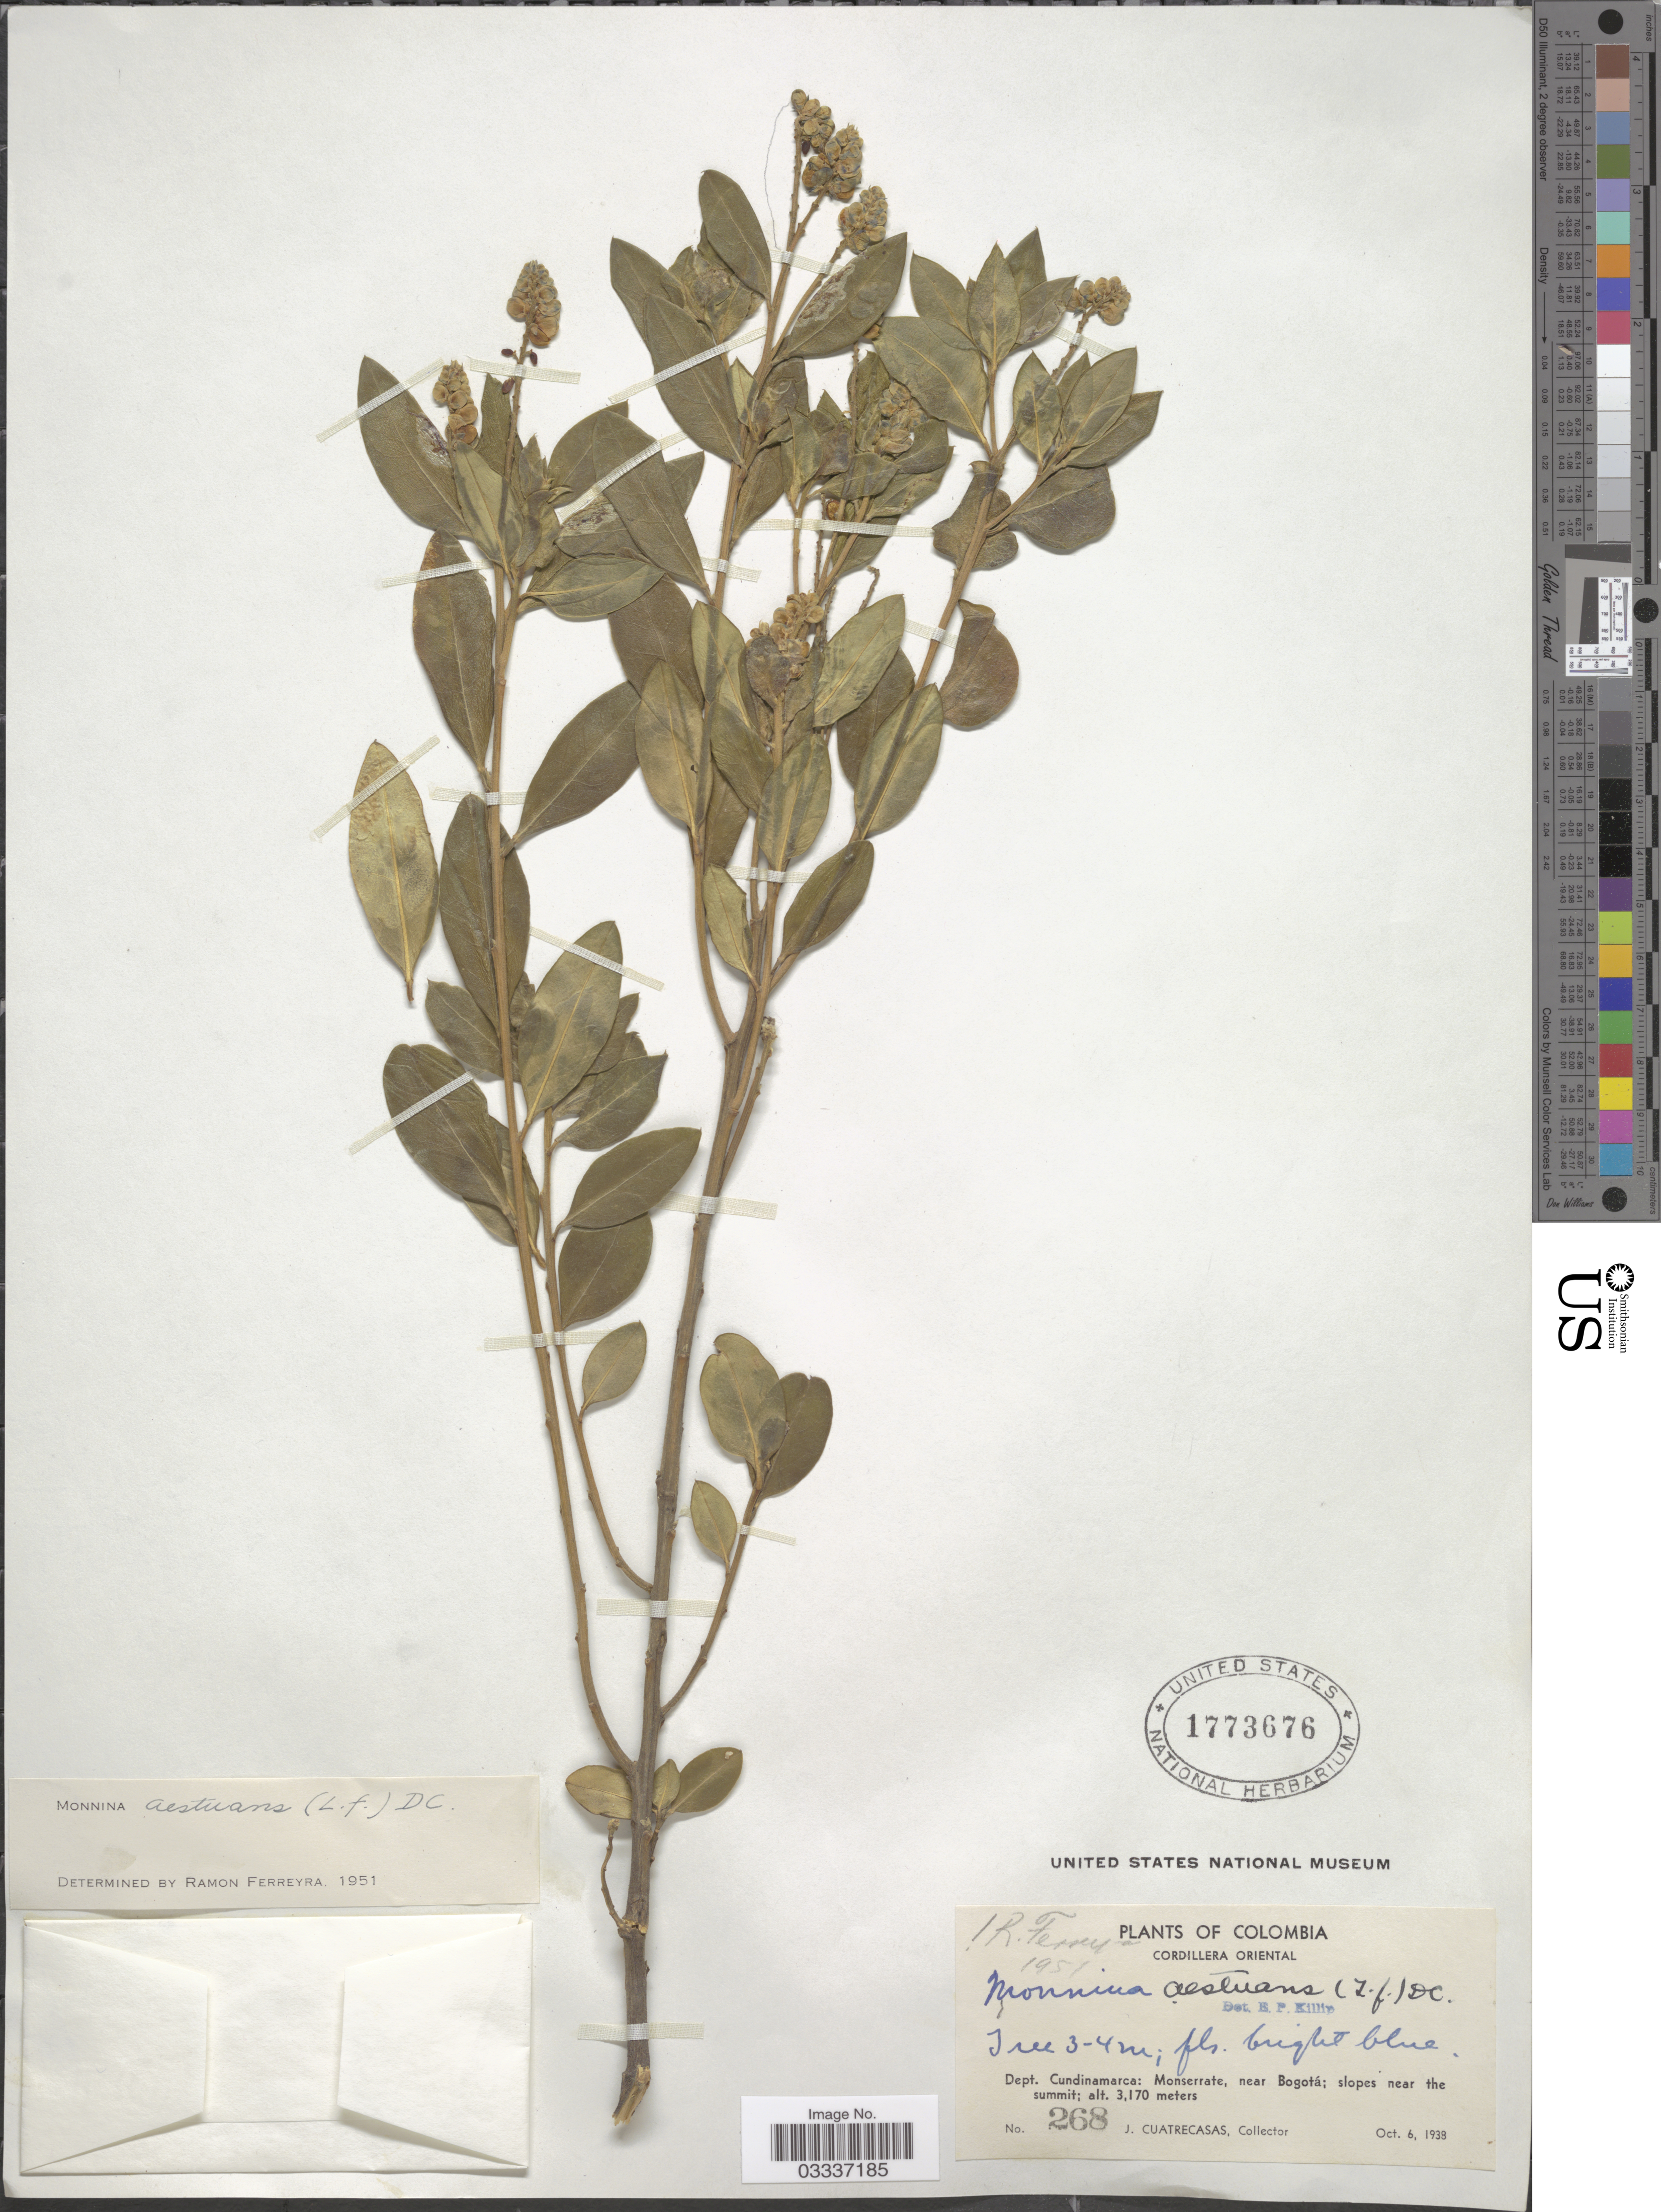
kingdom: Plantae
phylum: Tracheophyta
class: Magnoliopsida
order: Fabales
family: Polygalaceae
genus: Monnina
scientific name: Monnina aestuans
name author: (L. f.) DC.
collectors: J. Cuatrecasas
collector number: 268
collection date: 1938-10-06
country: Colombia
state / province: Cundinamarca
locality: Cordillera Oriental. Dept. Curdinamarca: Monserrate, near Bogotá; slopes near the summit.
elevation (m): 3170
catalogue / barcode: US 1773676